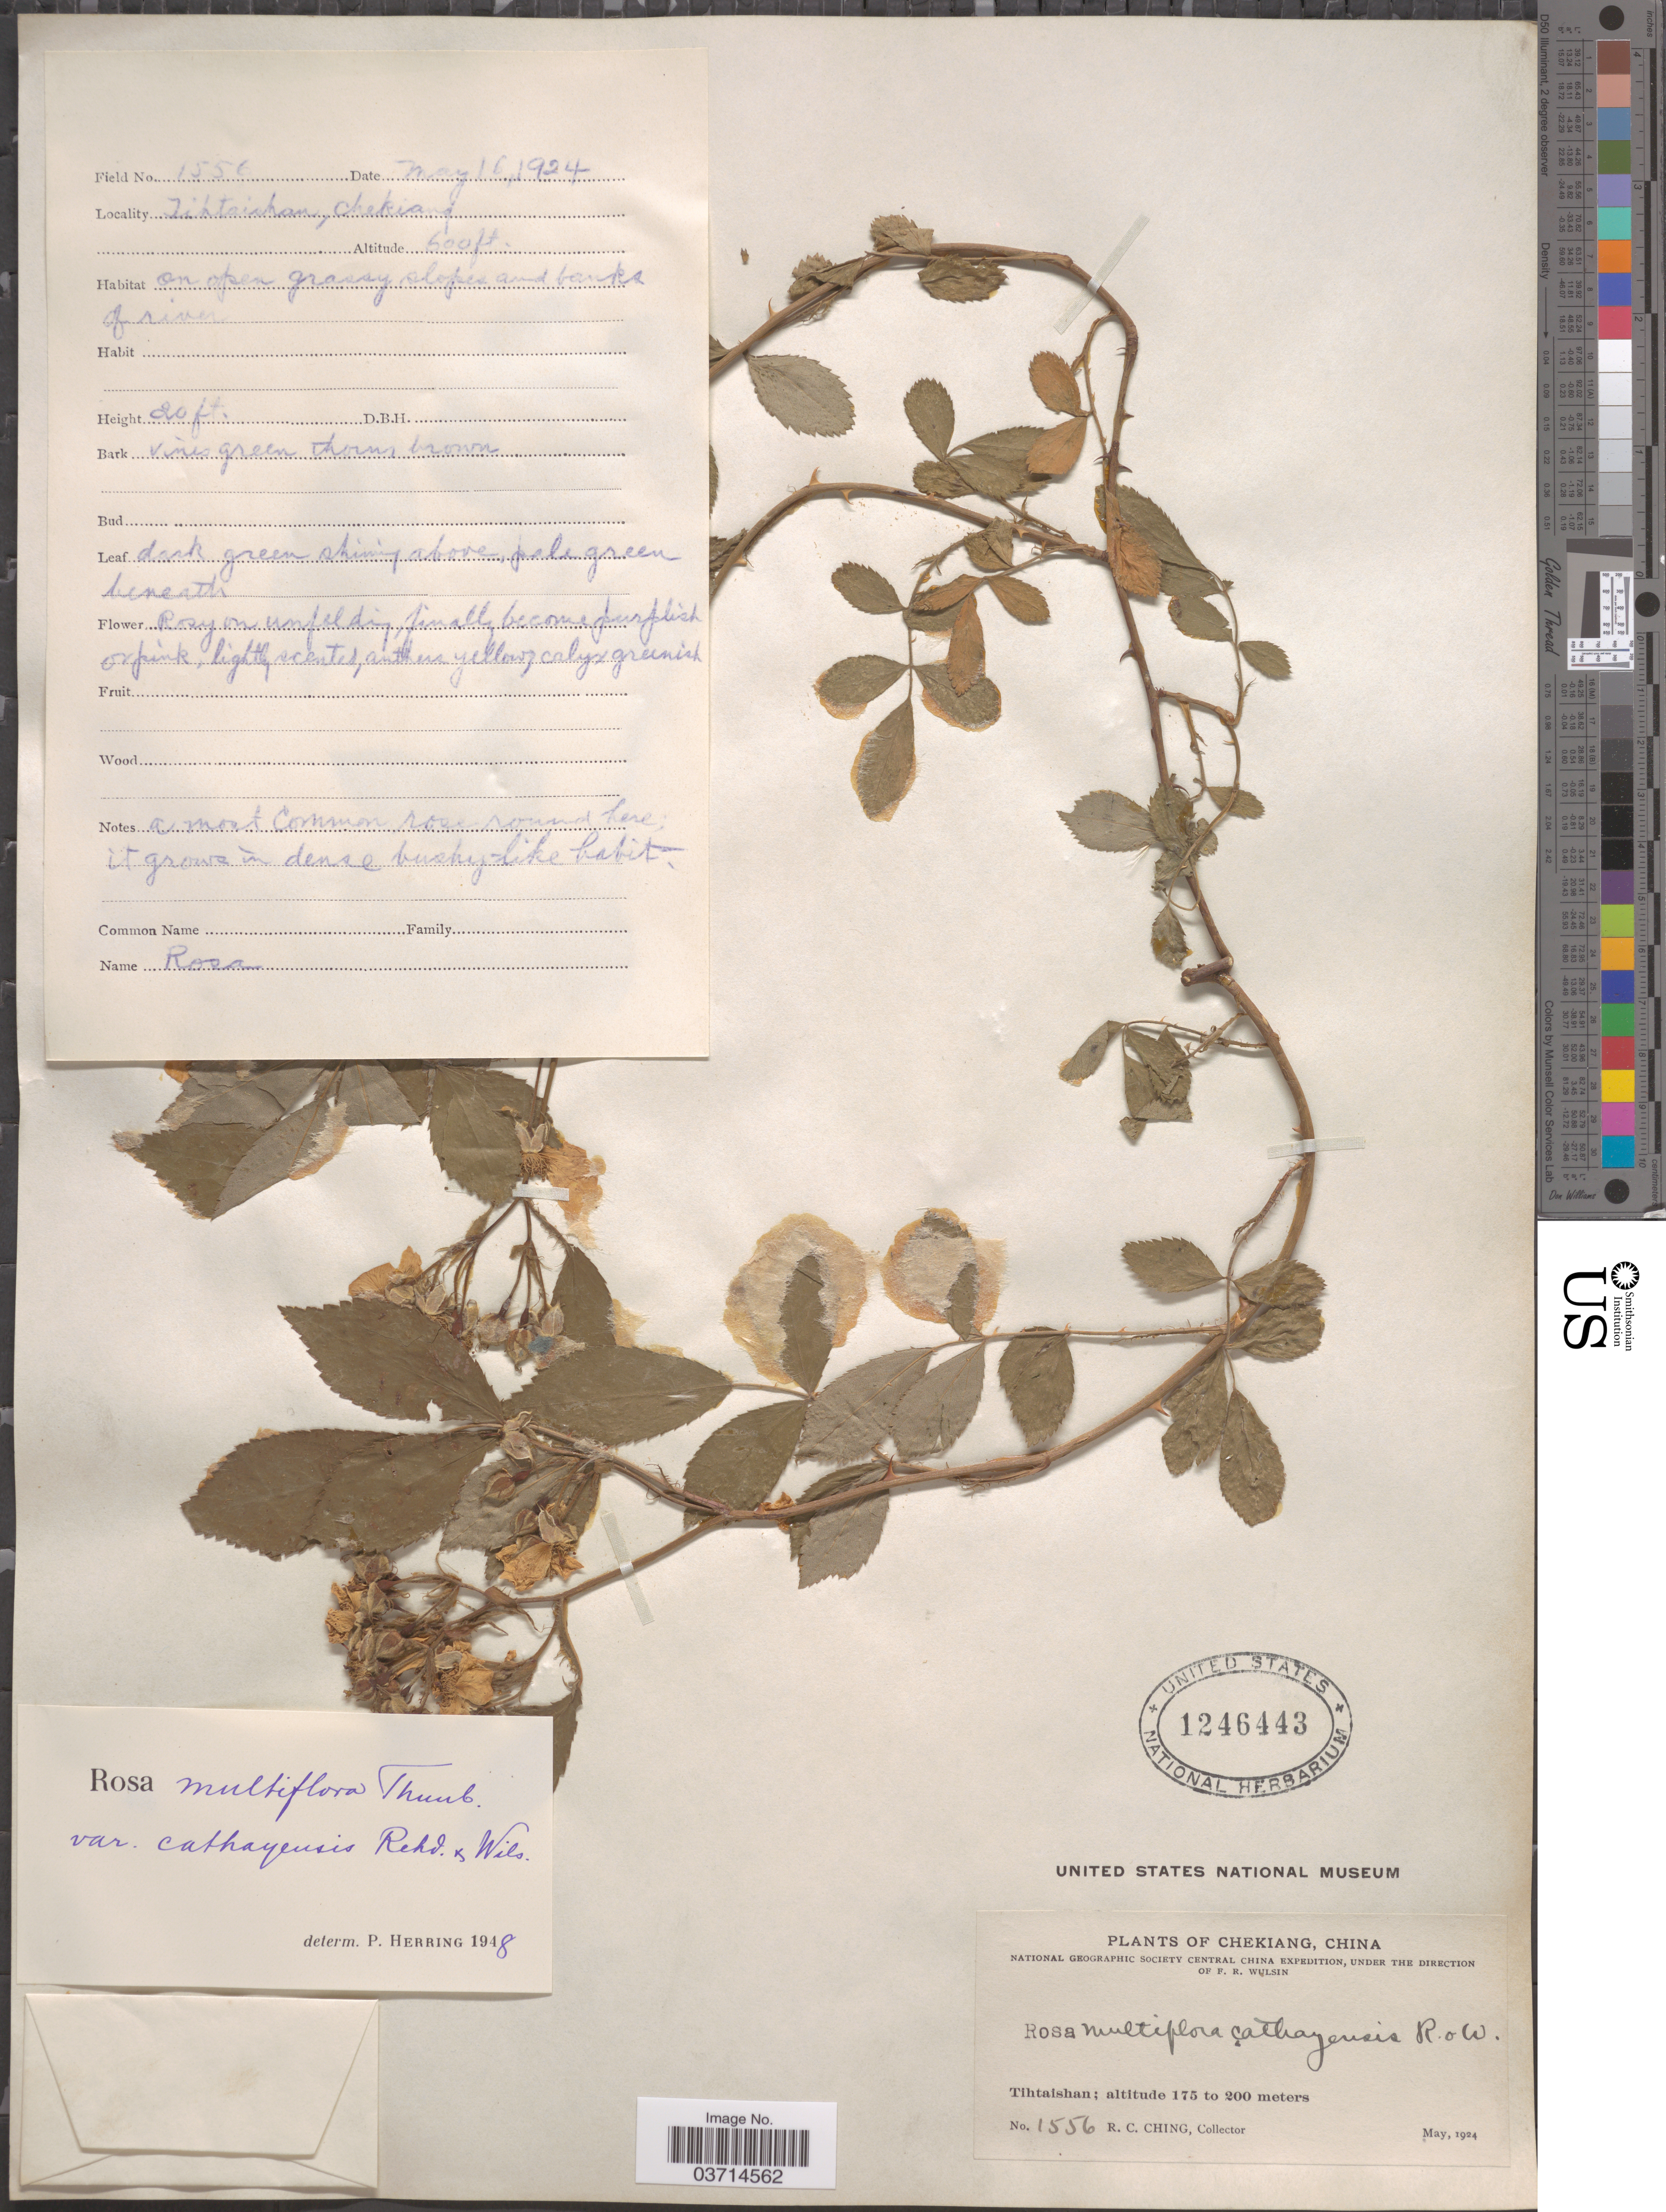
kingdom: Plantae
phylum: Tracheophyta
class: Magnoliopsida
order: Rosales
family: Rosaceae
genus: Rosa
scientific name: Rosa multiflora var. cathayensis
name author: Rehder & E.H. Wilson in Sarg.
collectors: R. C. Ching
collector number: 1556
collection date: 1924-05-16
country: China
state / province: Zhejiang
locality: Chekiang. Tihtaishan.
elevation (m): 183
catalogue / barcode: US 1246443